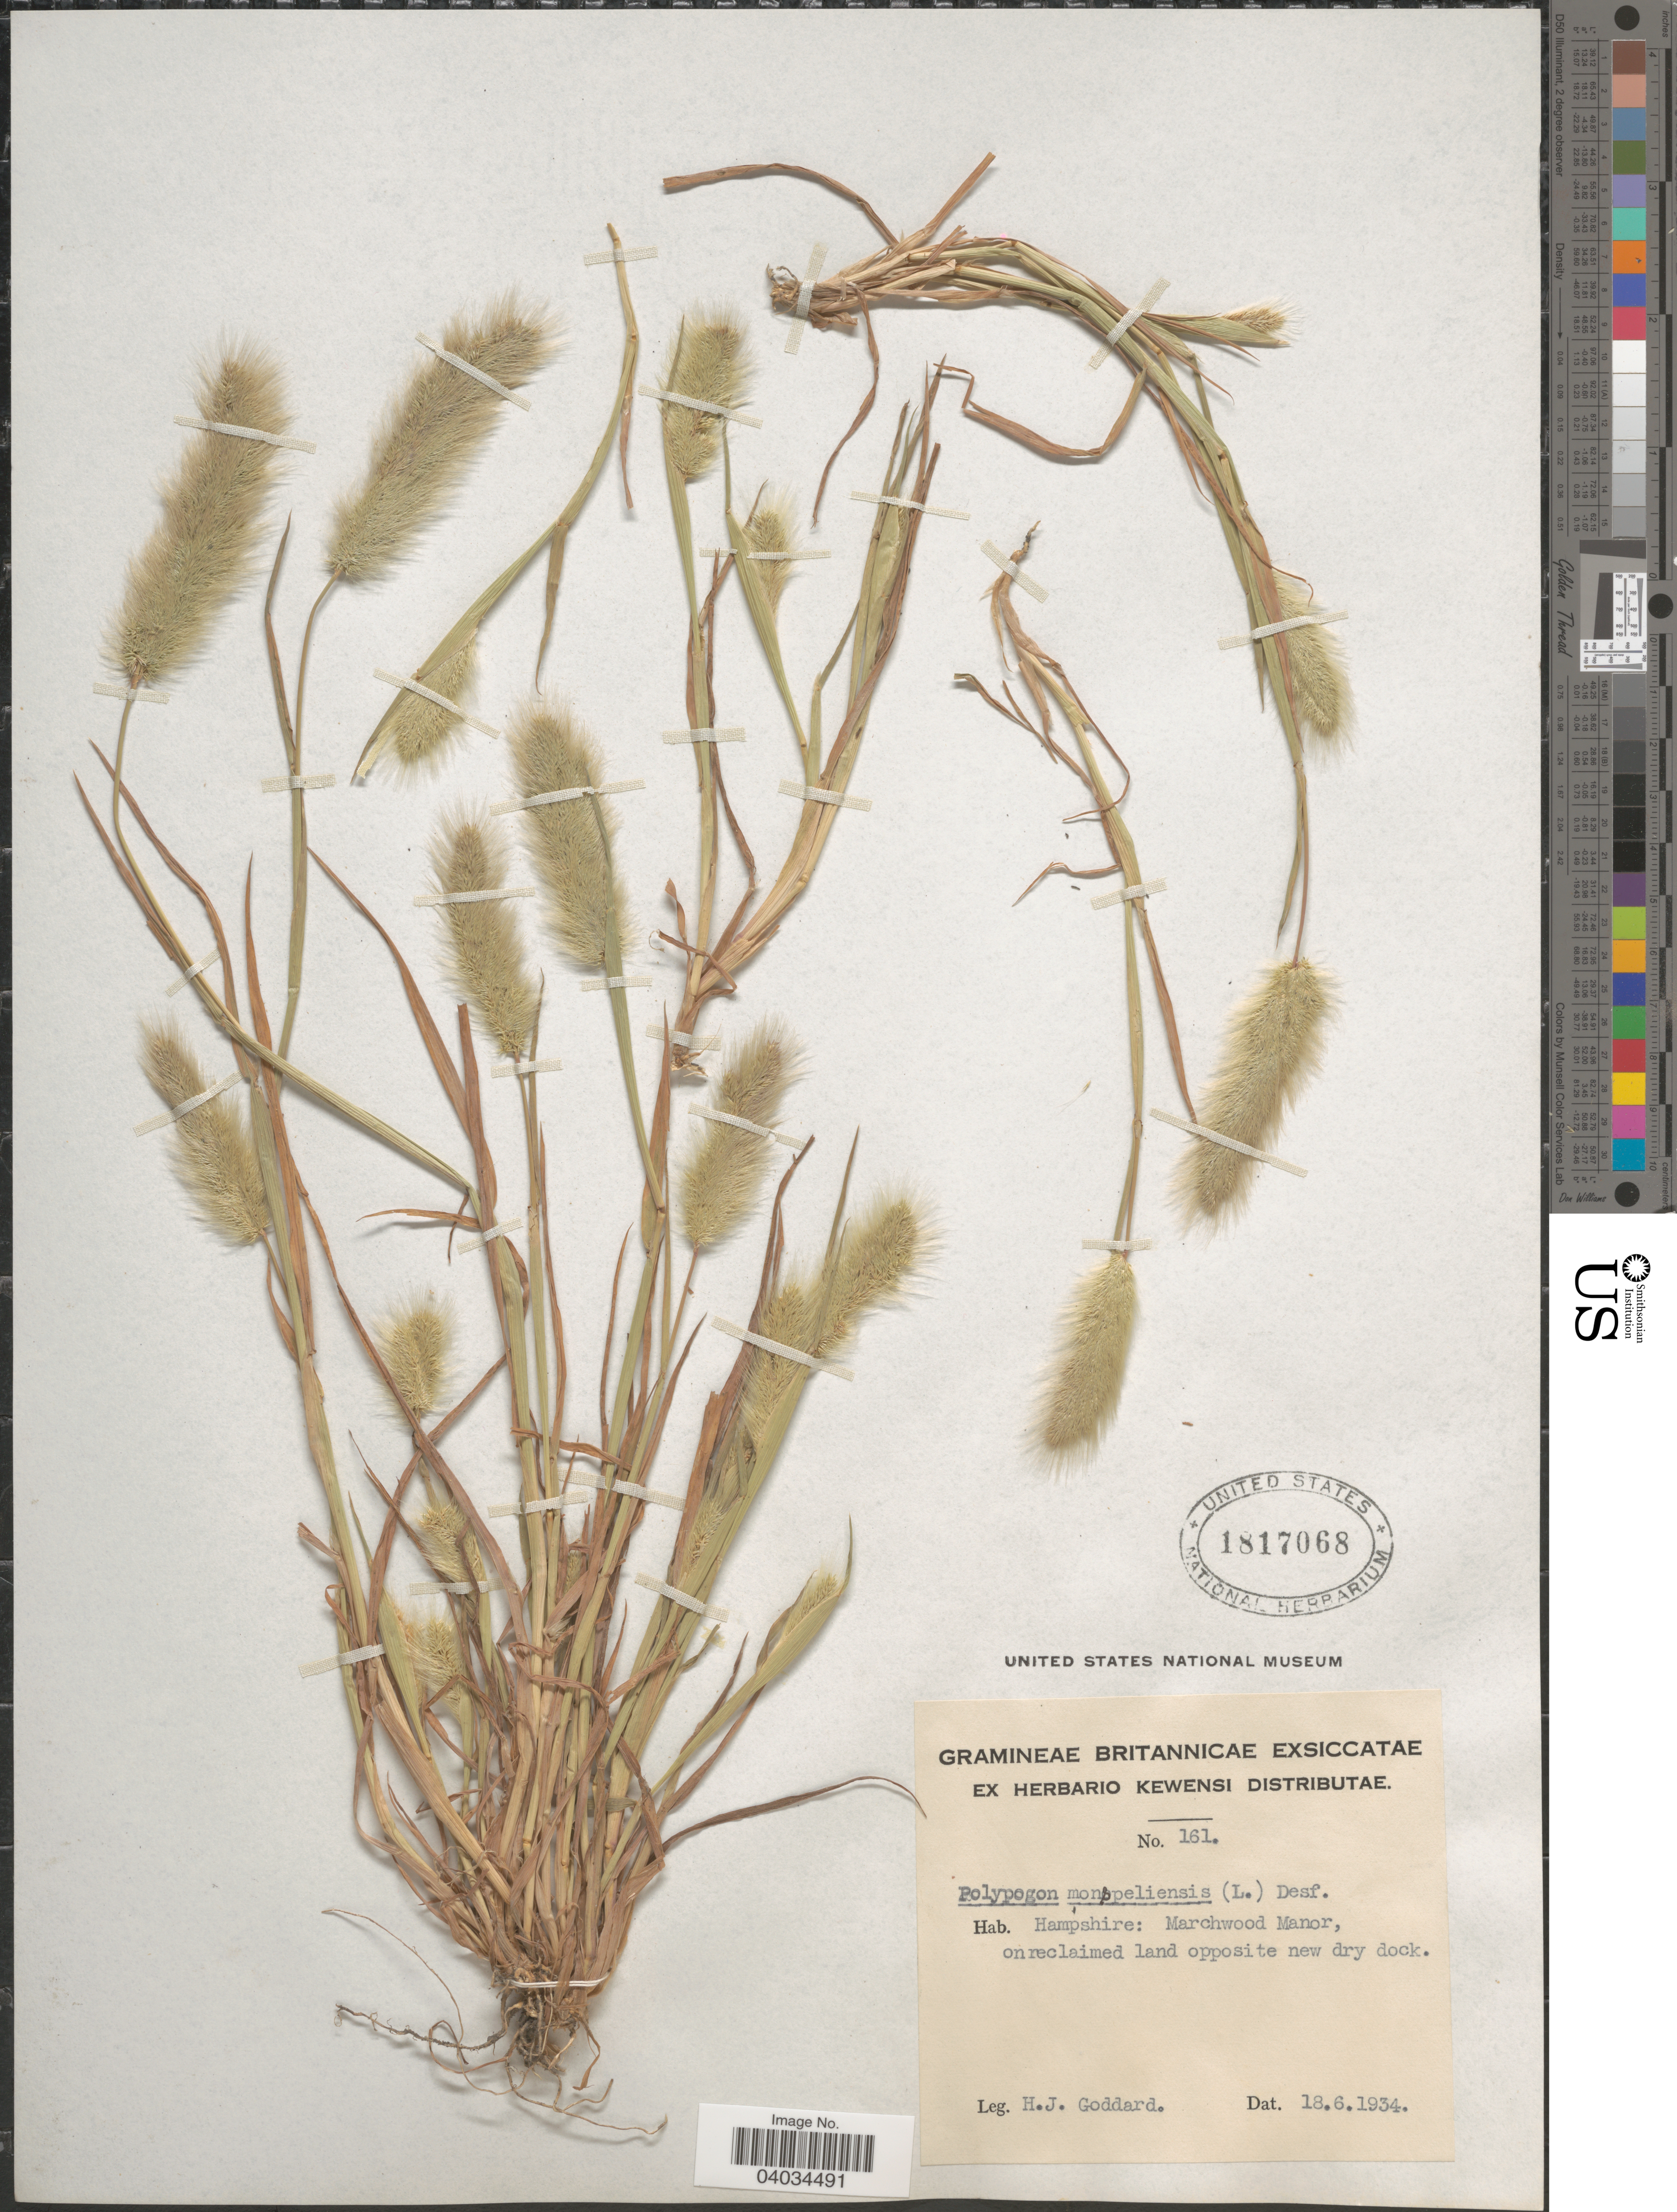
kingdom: Plantae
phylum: Tracheophyta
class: Liliopsida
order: Poales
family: Poaceae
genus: Polypogon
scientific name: Polypogon monspeliensis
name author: (L.) Desf.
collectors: H. Goddard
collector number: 161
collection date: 1934-06-18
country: United Kingdom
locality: Hampshire: Marchwood Manor, on reclaimed land opposite new dry dock.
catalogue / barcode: US 1817068